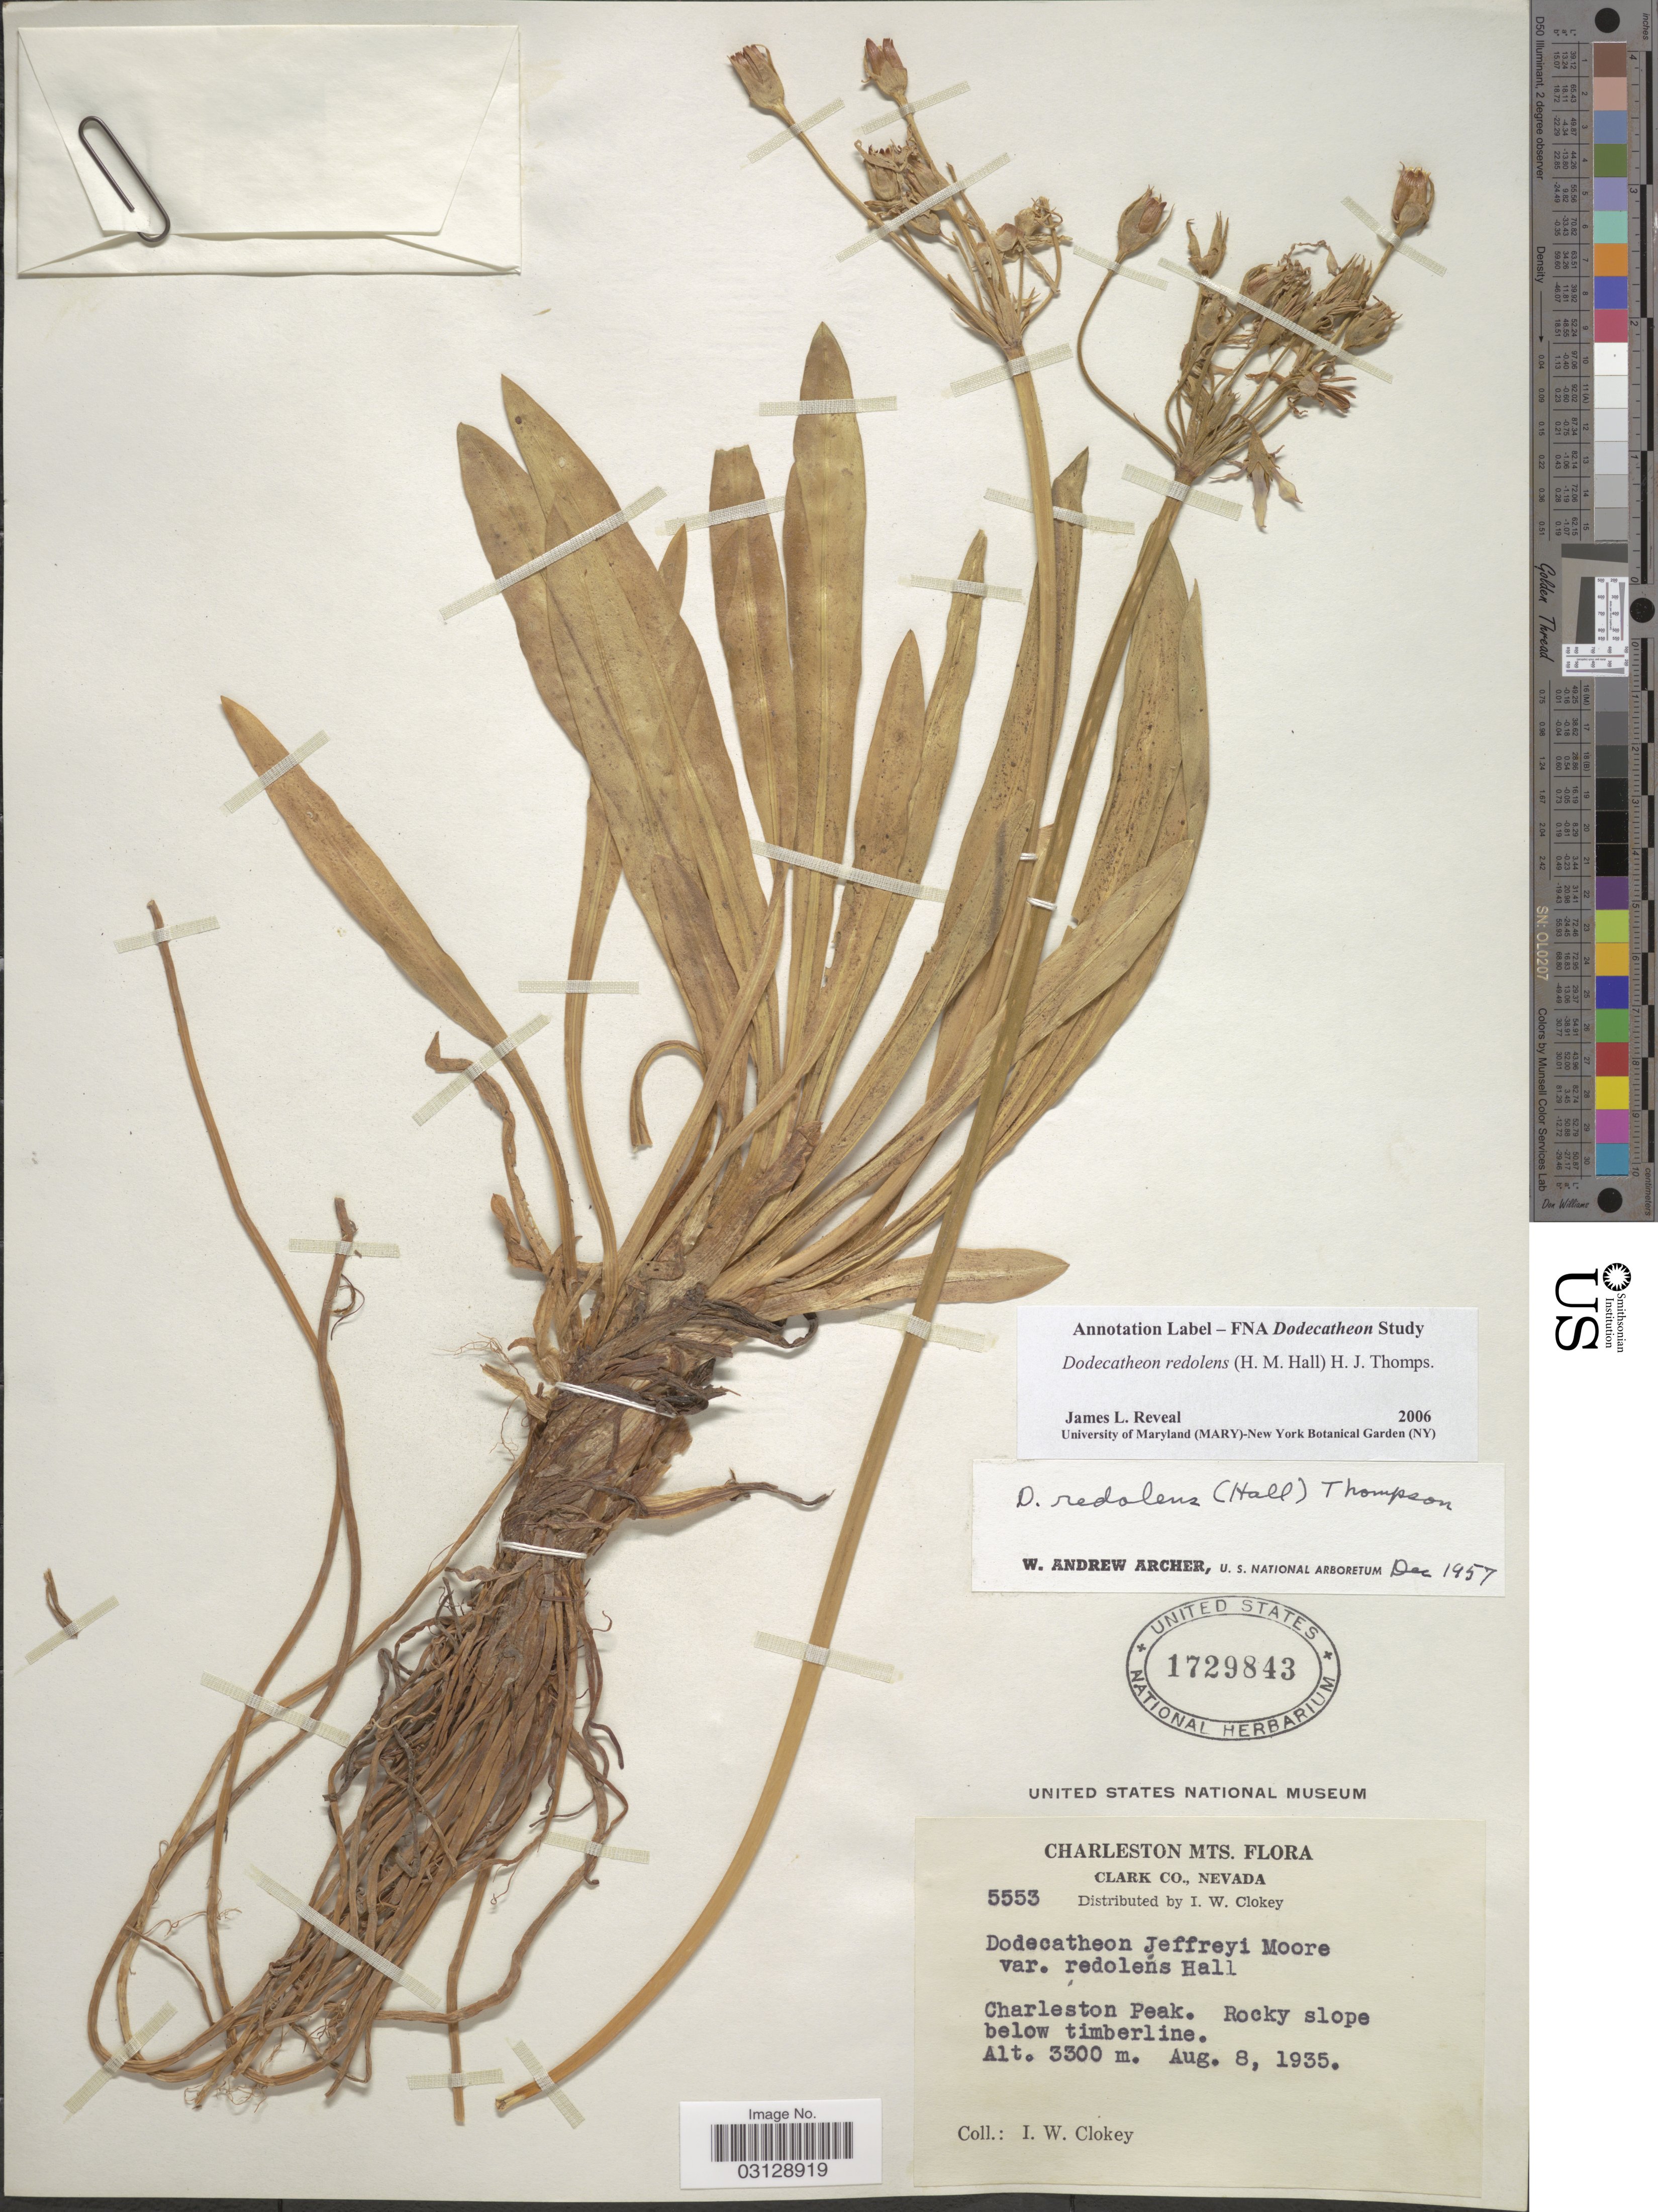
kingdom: Plantae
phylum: Tracheophyta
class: Magnoliopsida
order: Ericales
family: Primulaceae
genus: Dodecatheon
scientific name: Dodecatheon redolens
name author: (H.M. Hall) H.J. Thomps.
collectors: I. W. Clokey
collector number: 5553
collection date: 1935-08-08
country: United States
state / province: Nevada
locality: Charleston Mts. Clark Co. Charleston Peak.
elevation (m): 3300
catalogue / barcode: US 1729843